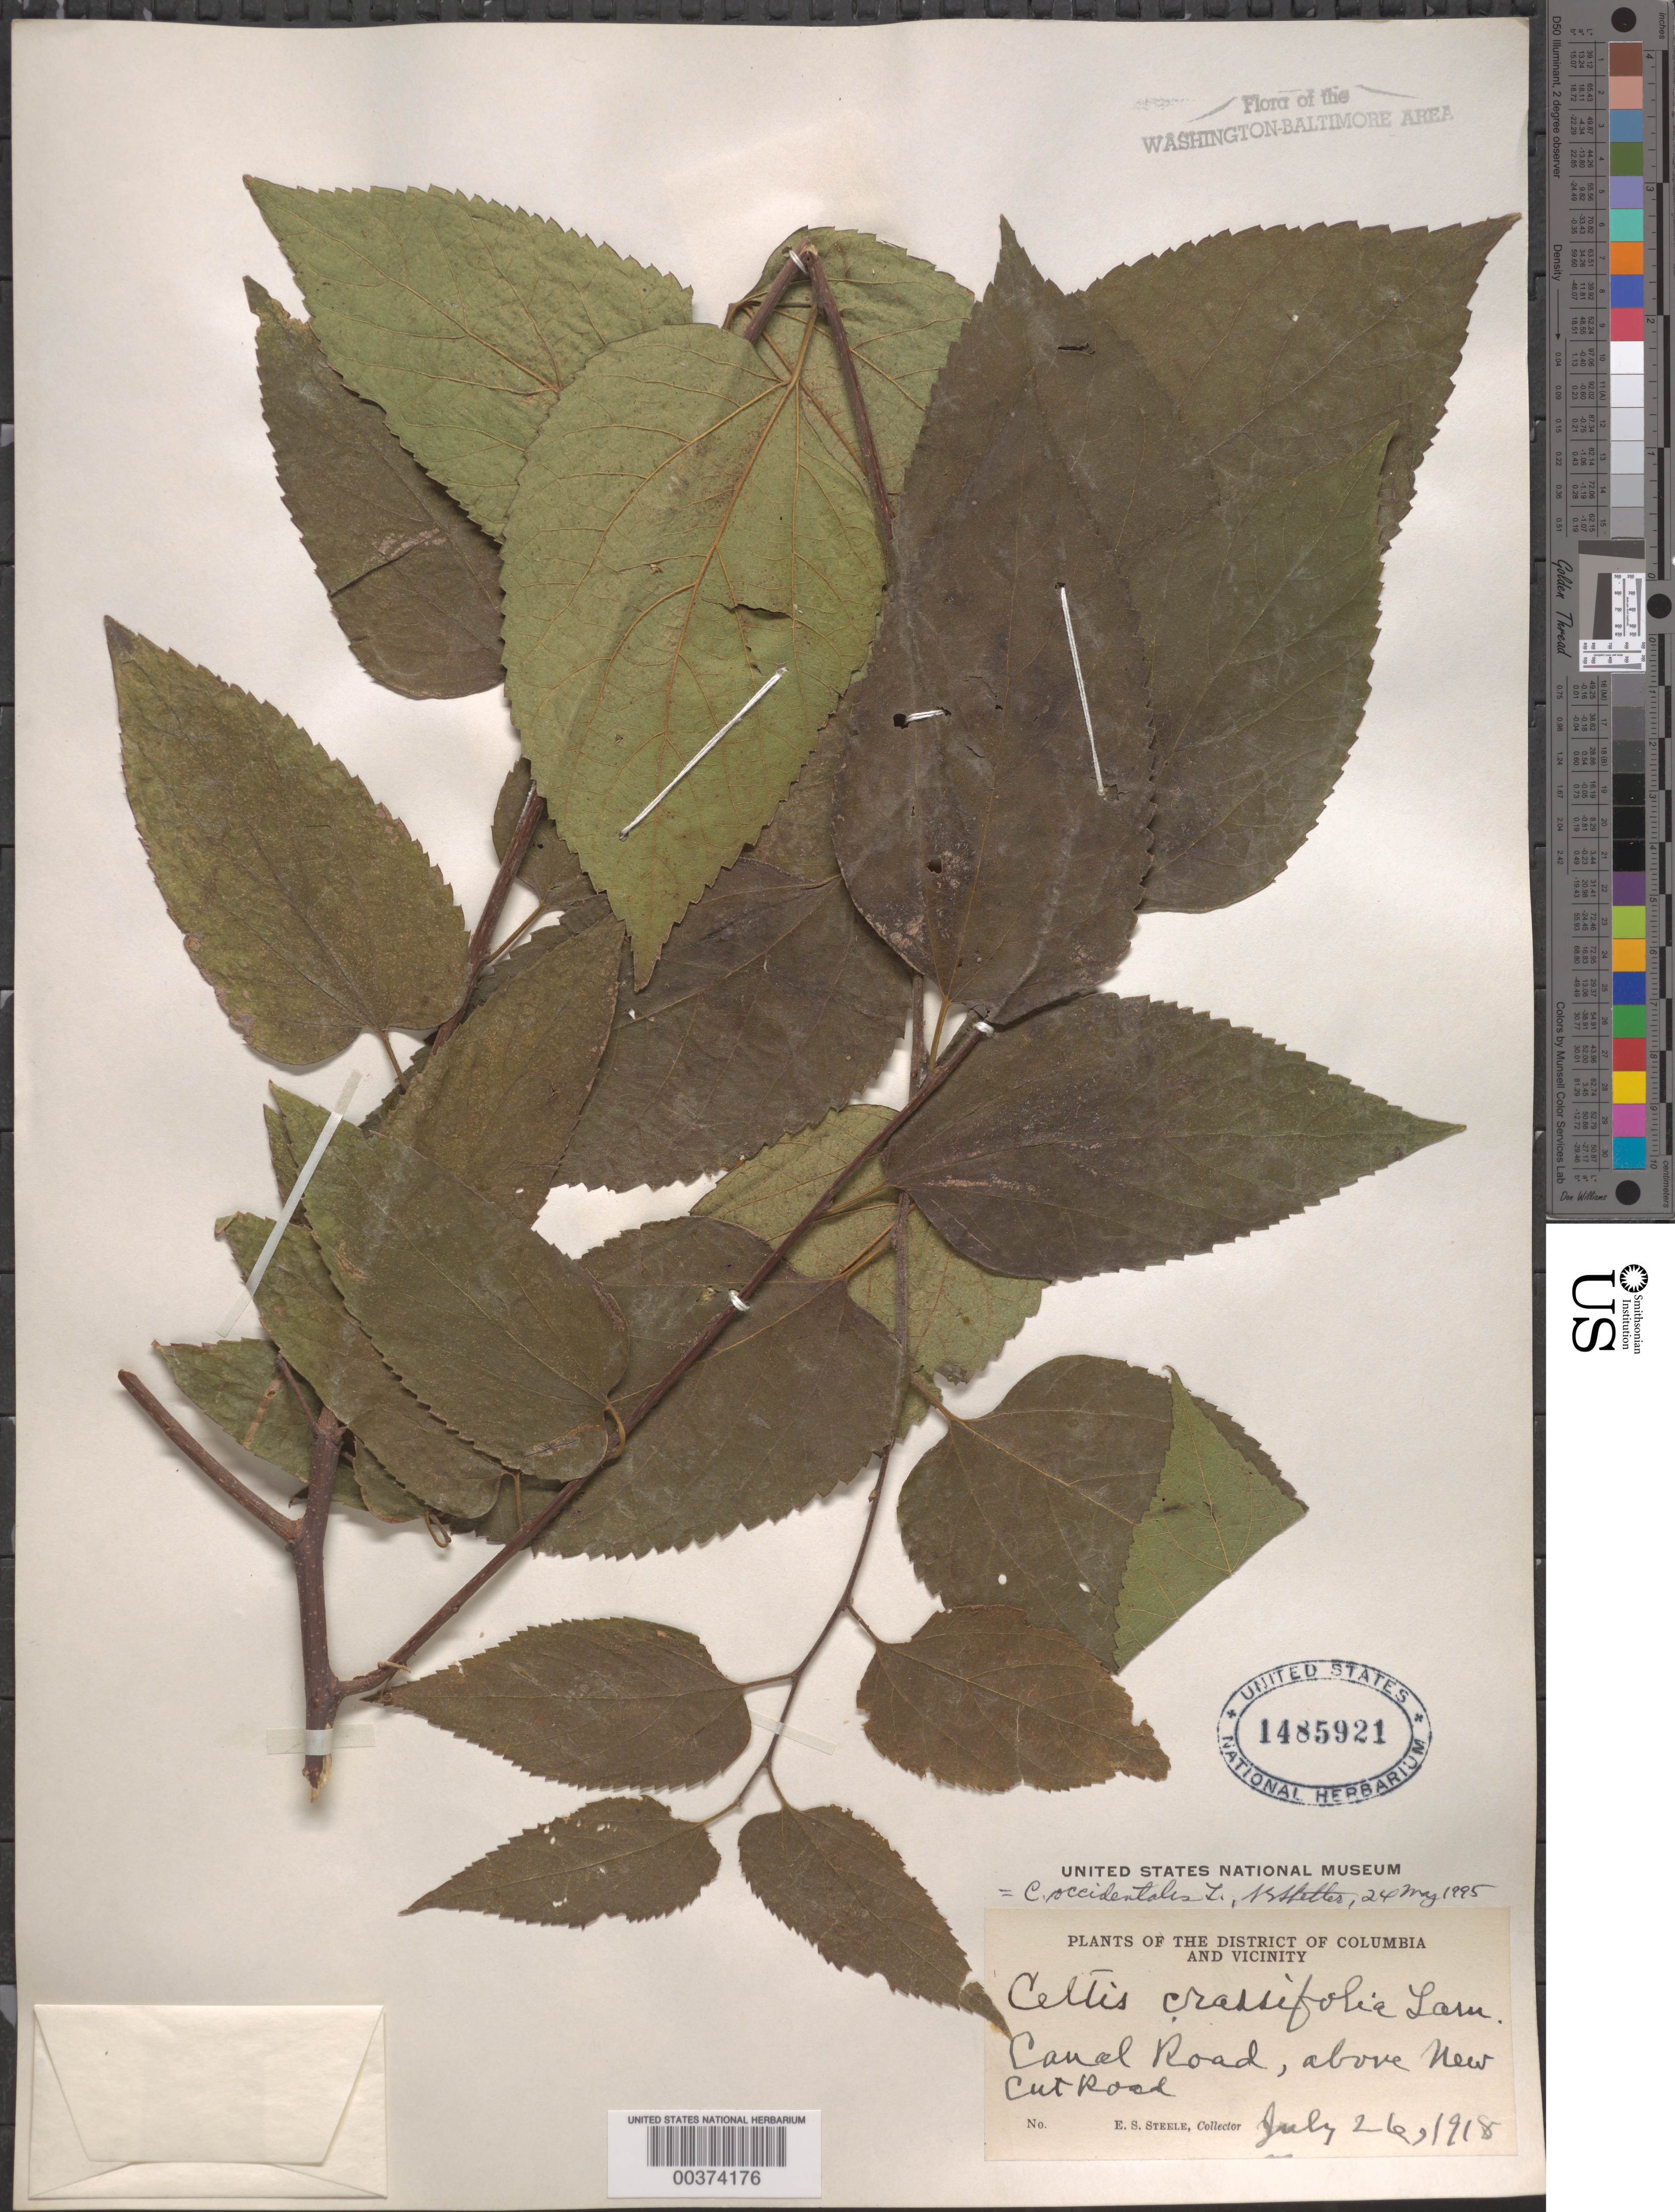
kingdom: Plantae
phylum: Tracheophyta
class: Magnoliopsida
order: Rosales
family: Cannabaceae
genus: Celtis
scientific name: Celtis occidentalis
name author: L.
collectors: E. Steele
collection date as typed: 26 Jul 1918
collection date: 1918-07-26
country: United States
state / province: District of Columbia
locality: Canal Road above New Cut Road C. and O. Canal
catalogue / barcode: US 1485921